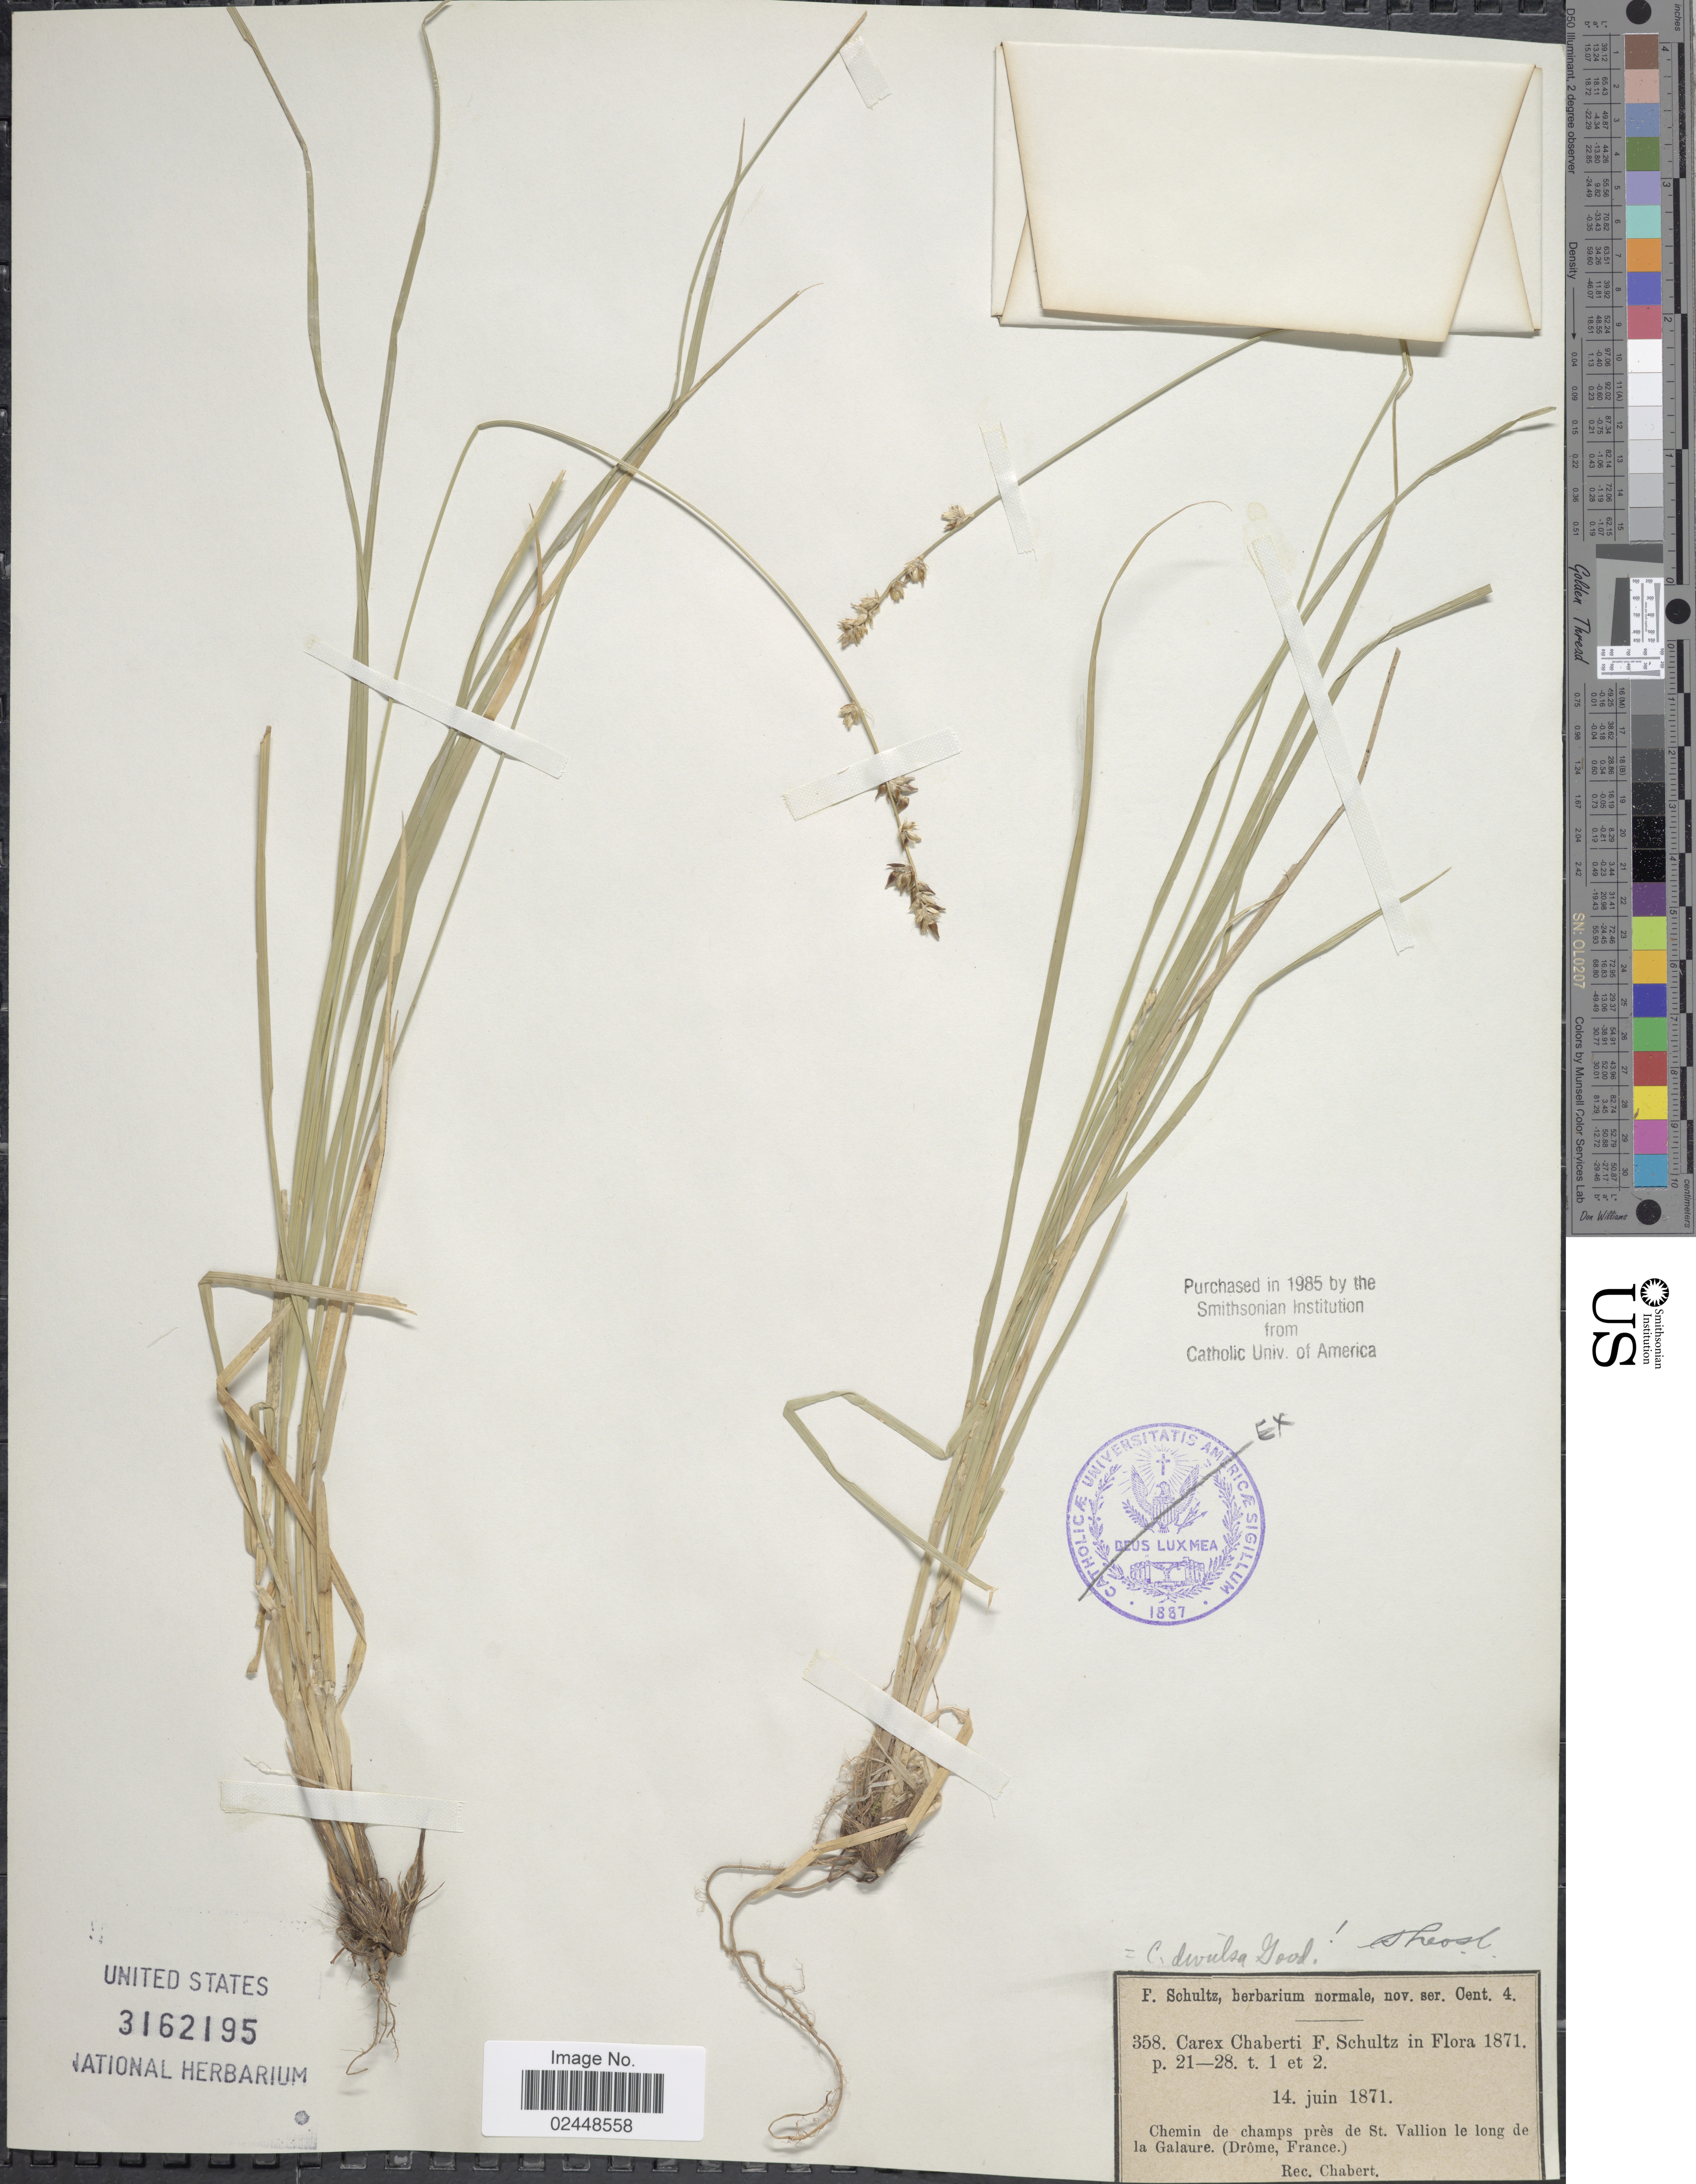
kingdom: Plantae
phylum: Tracheophyta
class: Liliopsida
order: Poales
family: Cyperaceae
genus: Carex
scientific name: Carex divulsa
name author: Stokes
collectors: Chabert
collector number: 358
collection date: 1871-06-14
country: France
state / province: Auvergne-Rhône-Alpes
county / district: Drôme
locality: Chemin de champs pres de St. Vallion le long de la Galaure. (Drome, France.)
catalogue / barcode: US 3162195